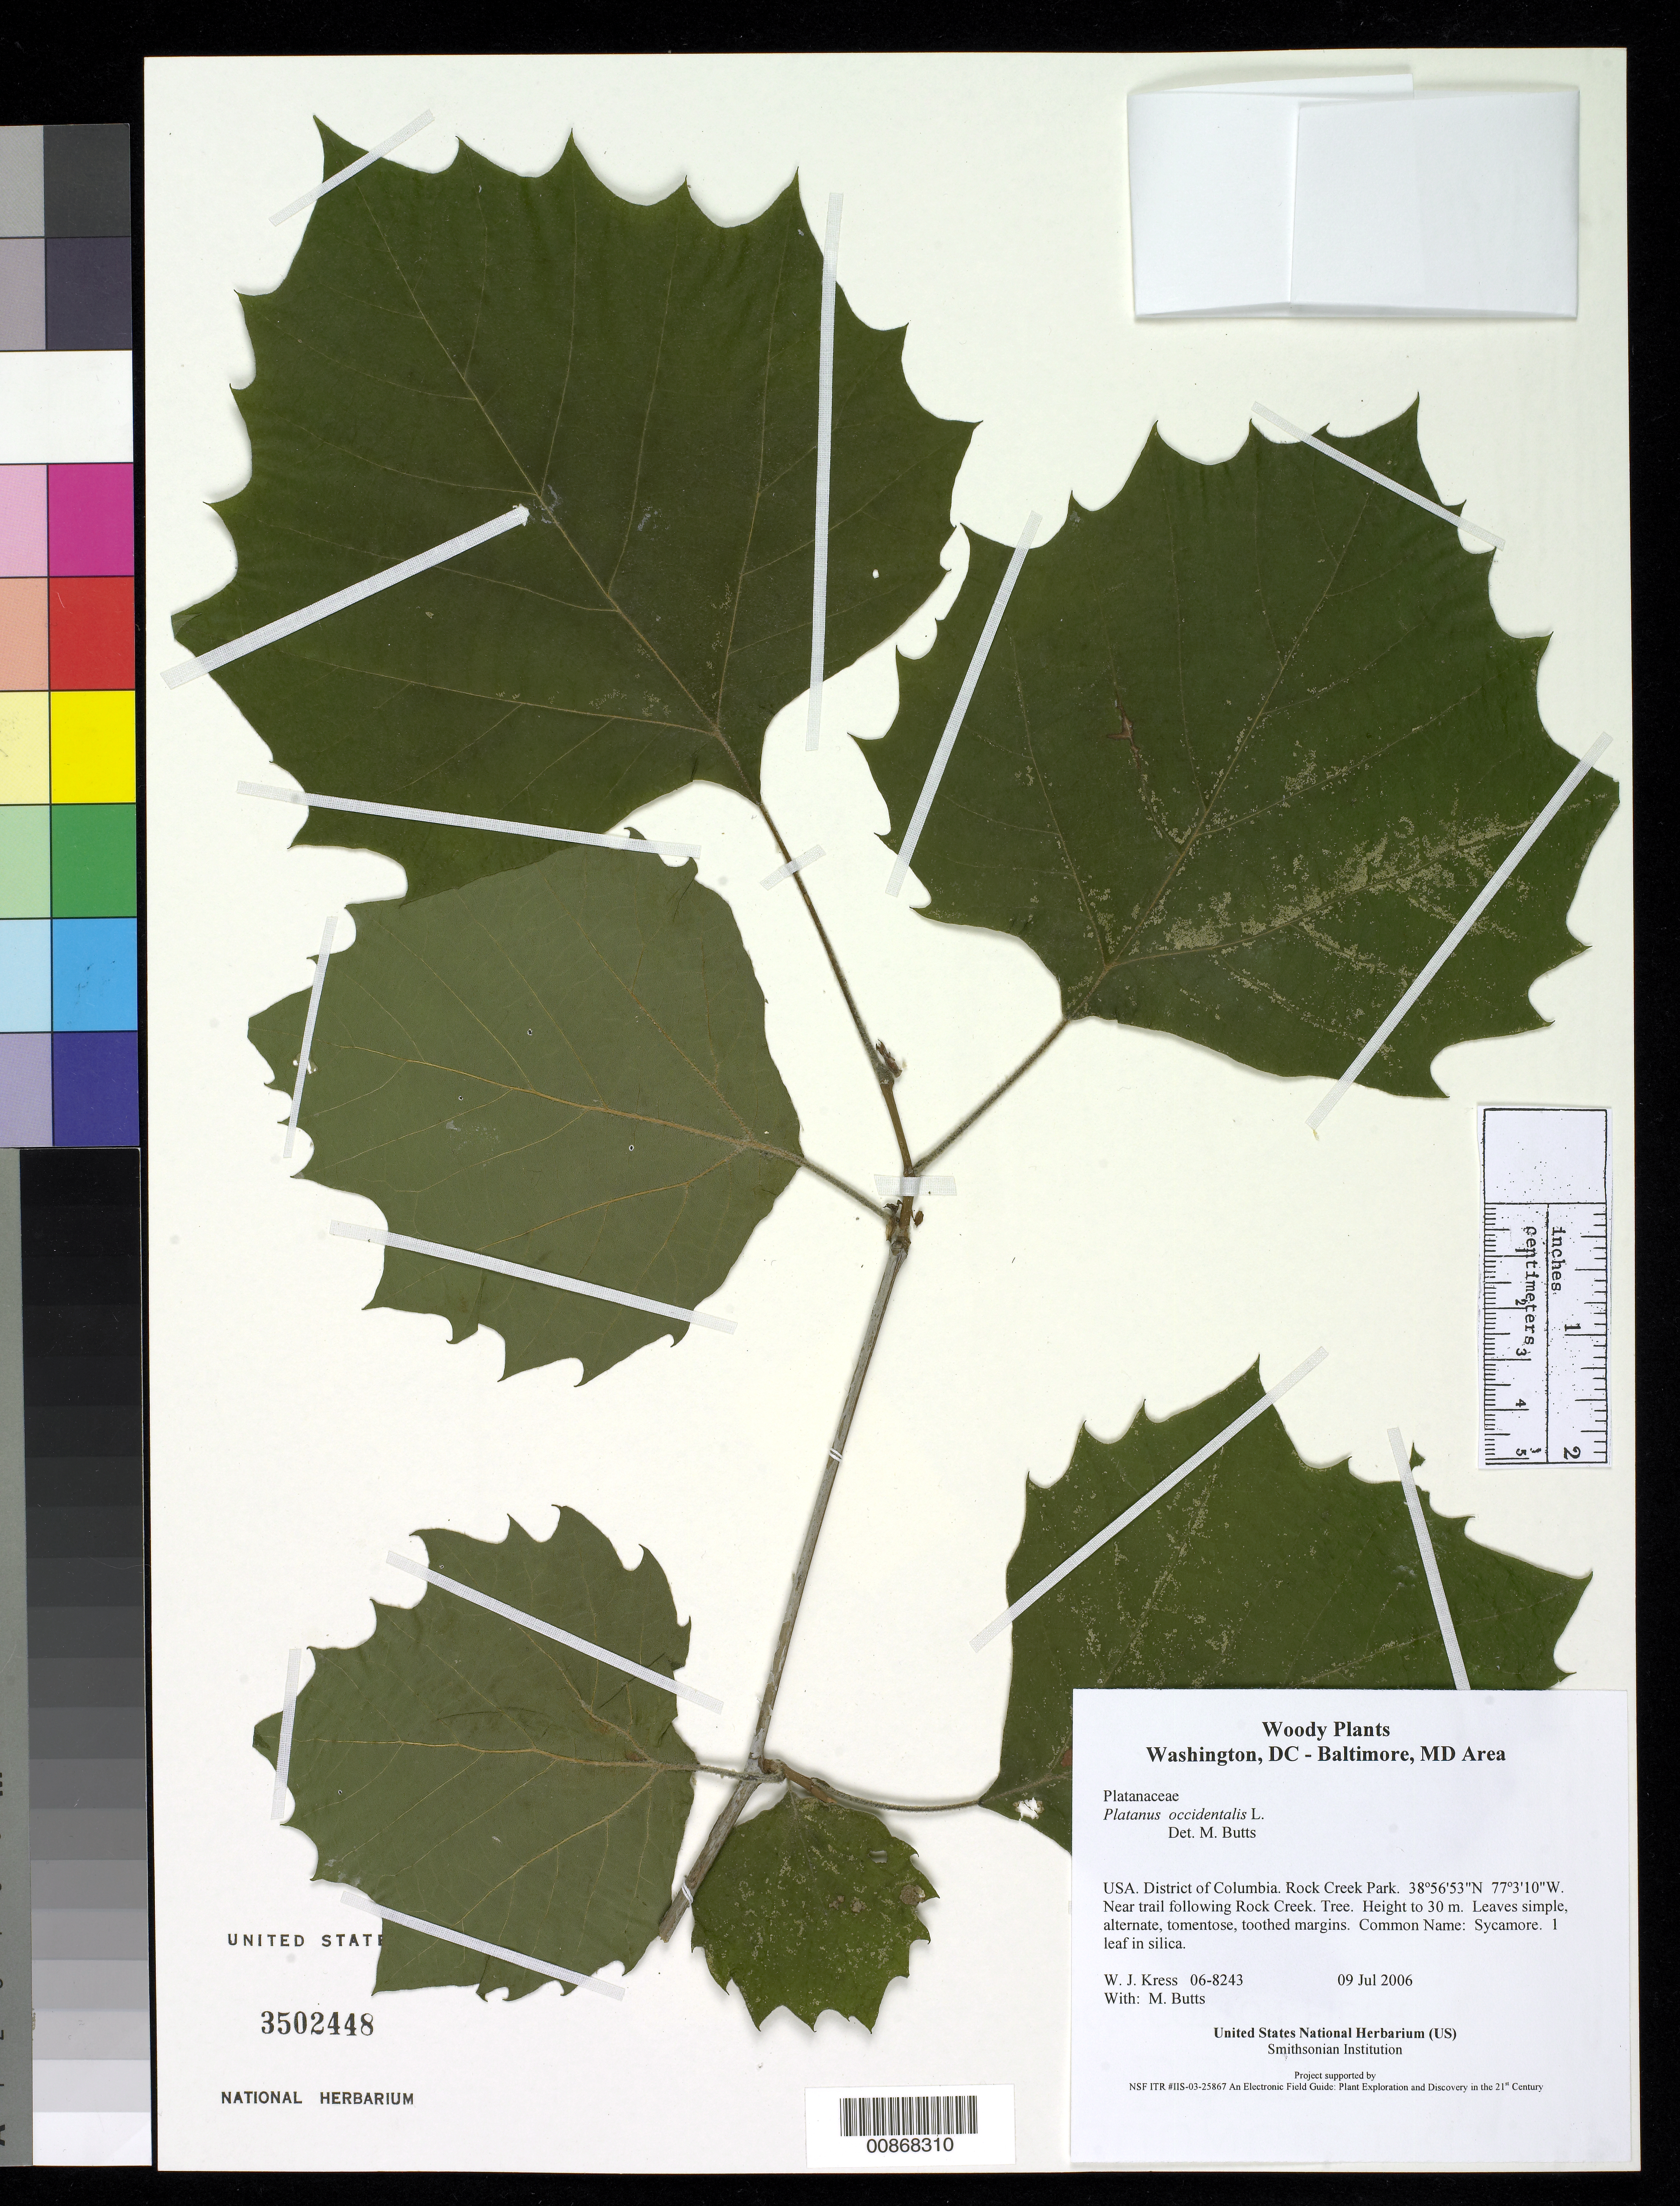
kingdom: Plantae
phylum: Tracheophyta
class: Magnoliopsida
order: Proteales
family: Platanaceae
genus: Platanus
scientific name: Platanus occidentalis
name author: L.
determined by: Butts, M. B.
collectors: W. J. Kress & M. B. Butts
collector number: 06-8243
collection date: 2006-07-09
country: United States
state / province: District of Columbia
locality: Rock Creek Park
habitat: Near trail following Rock Creek.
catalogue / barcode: US 3502448